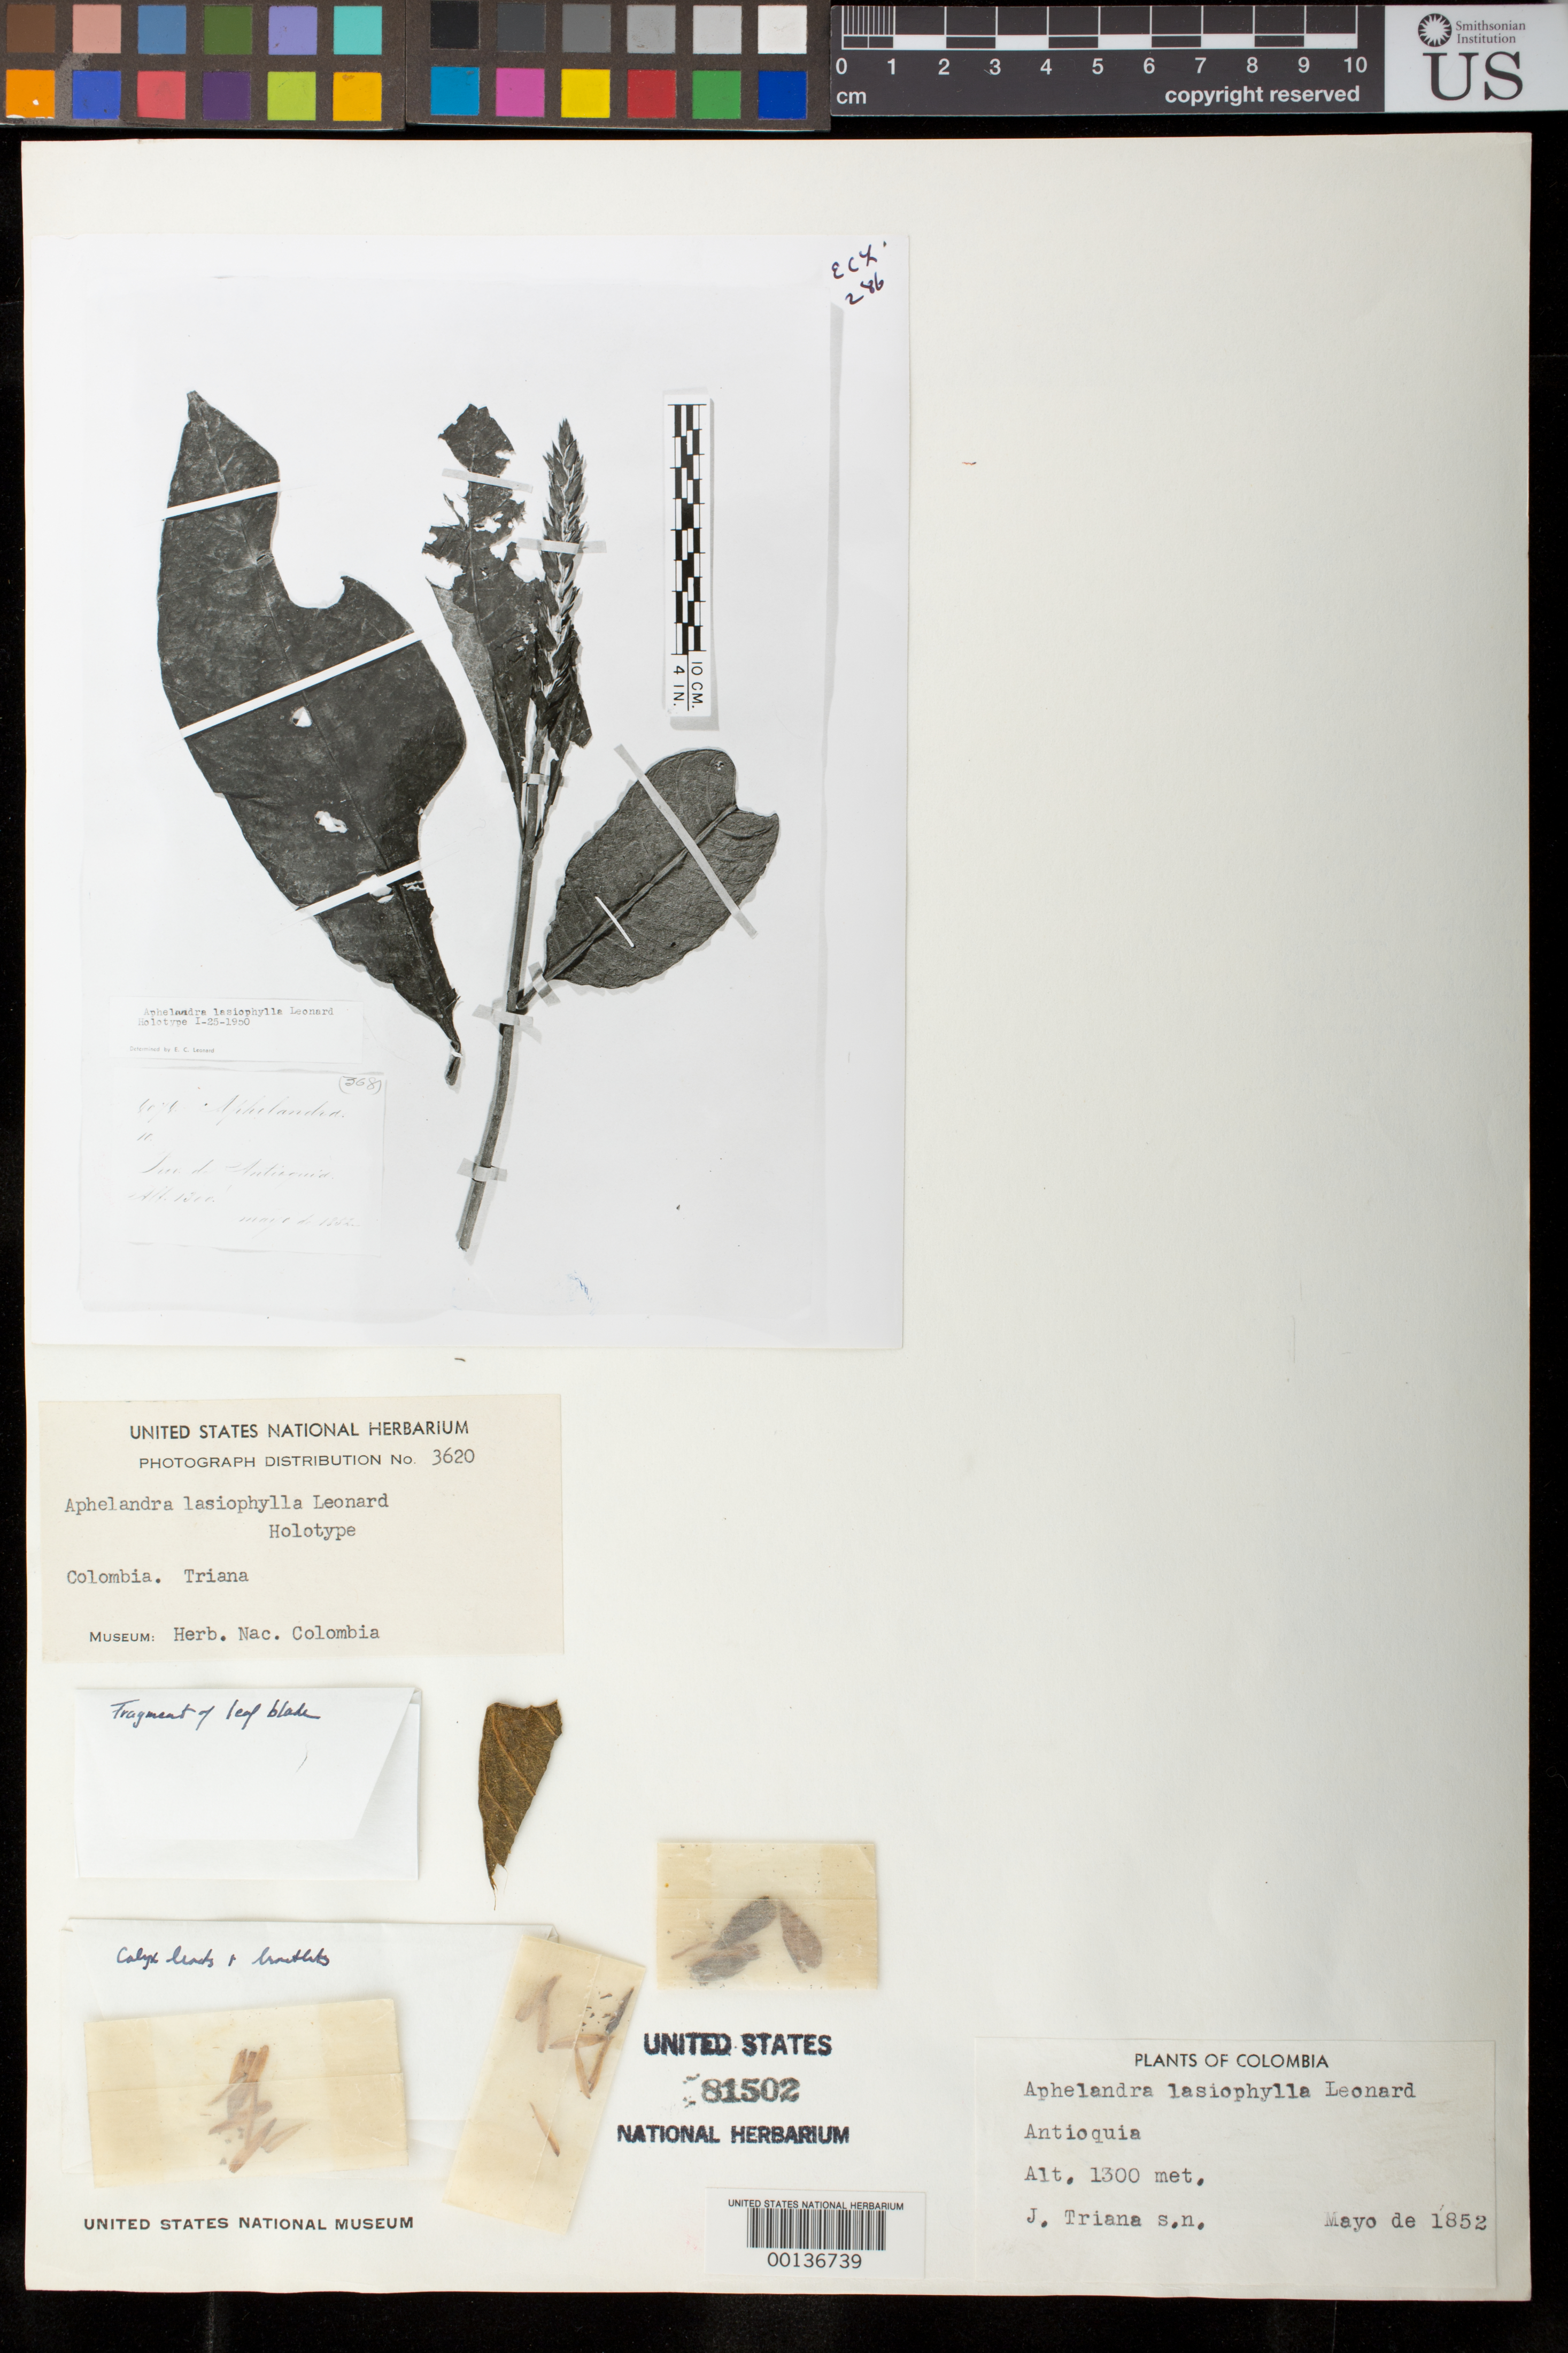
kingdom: Plantae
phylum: Tracheophyta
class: Magnoliopsida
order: Lamiales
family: Acanthaceae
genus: Aphelandra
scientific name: Aphelandra lasiophylla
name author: Leonard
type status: Isotype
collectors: J. J. Triana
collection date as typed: May 1852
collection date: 1852-05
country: Colombia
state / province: Antioquia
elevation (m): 1300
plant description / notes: Photograph and fragmentary material of (holo) type specimen ex herb. COL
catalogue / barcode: US 81502